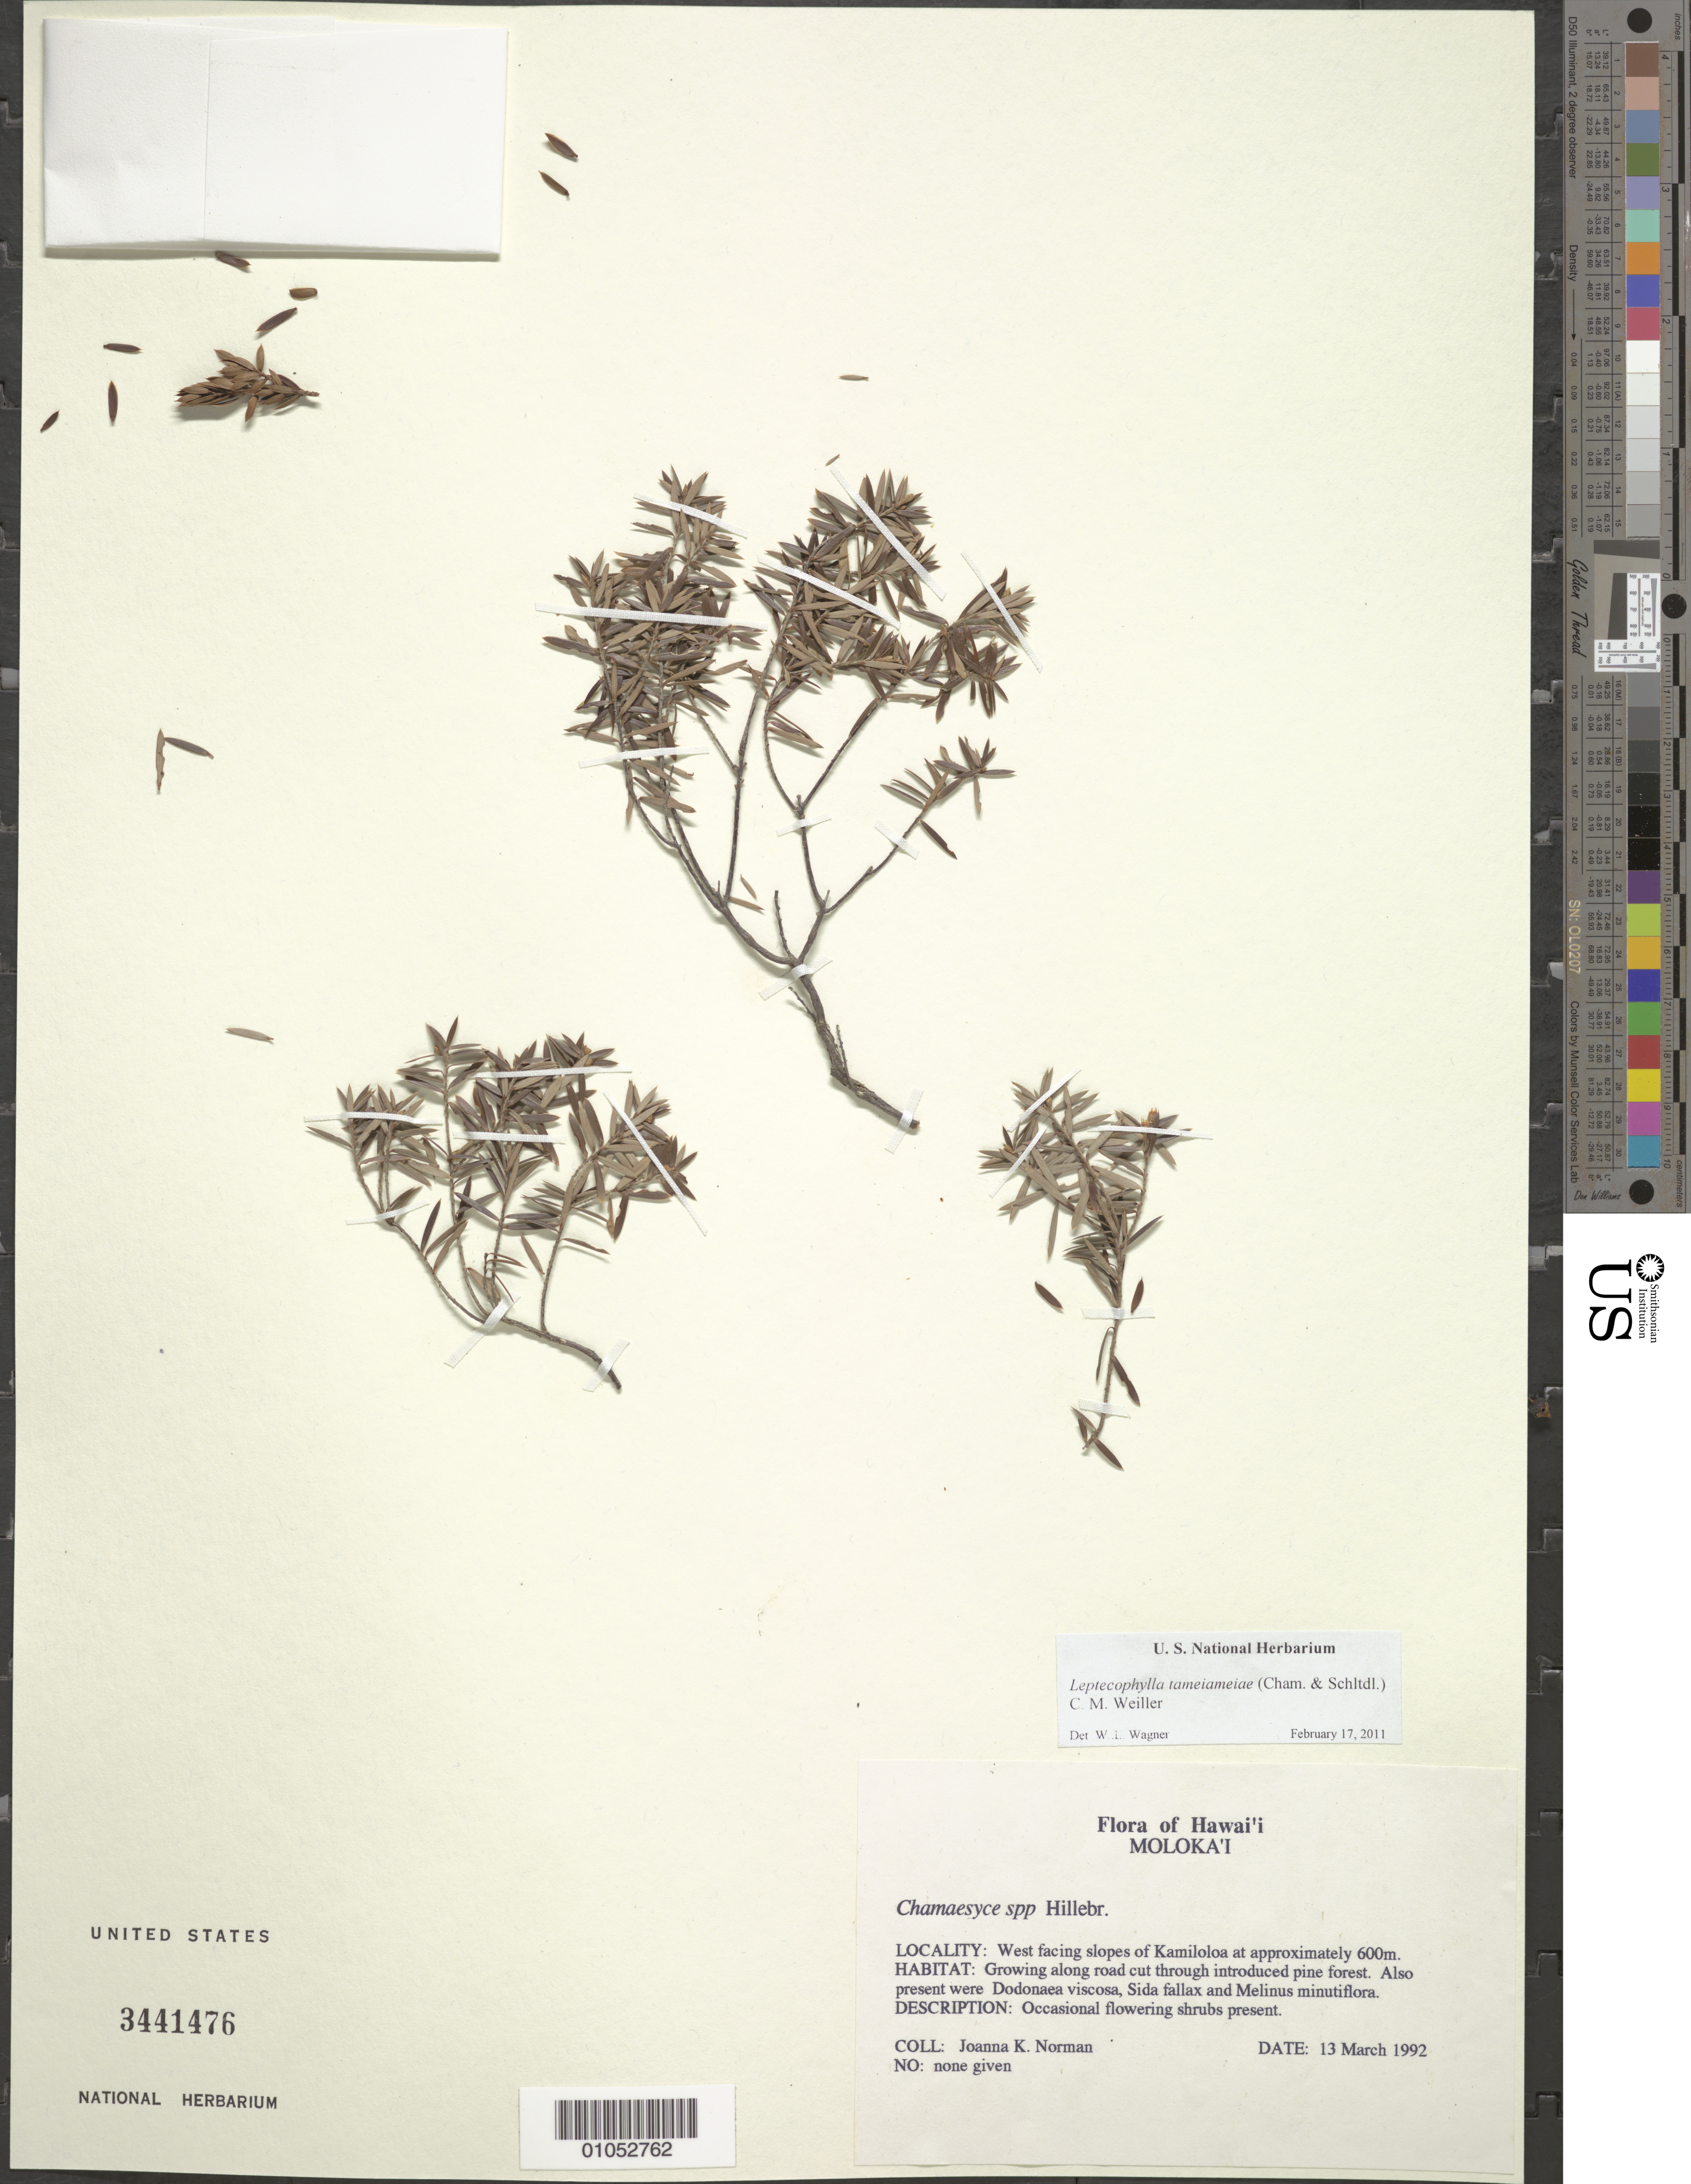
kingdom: Plantae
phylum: Tracheophyta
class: Magnoliopsida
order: Ericales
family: Ericaceae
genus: Leptecophylla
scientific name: Leptecophylla tameiameiae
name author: (Cham. & Schltdl.) C.M. Weiller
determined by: Wagner, W. L., (BOT), Smithsonian Institution - National Museum of Natural History (UNITED STATES)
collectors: J. Norman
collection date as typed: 13 Mar 1992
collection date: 1992-03-13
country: United States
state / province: Hawaii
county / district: Maui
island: Moloka'i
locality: West facing slopes of Kamiloloa.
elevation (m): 600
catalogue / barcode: US 3441476